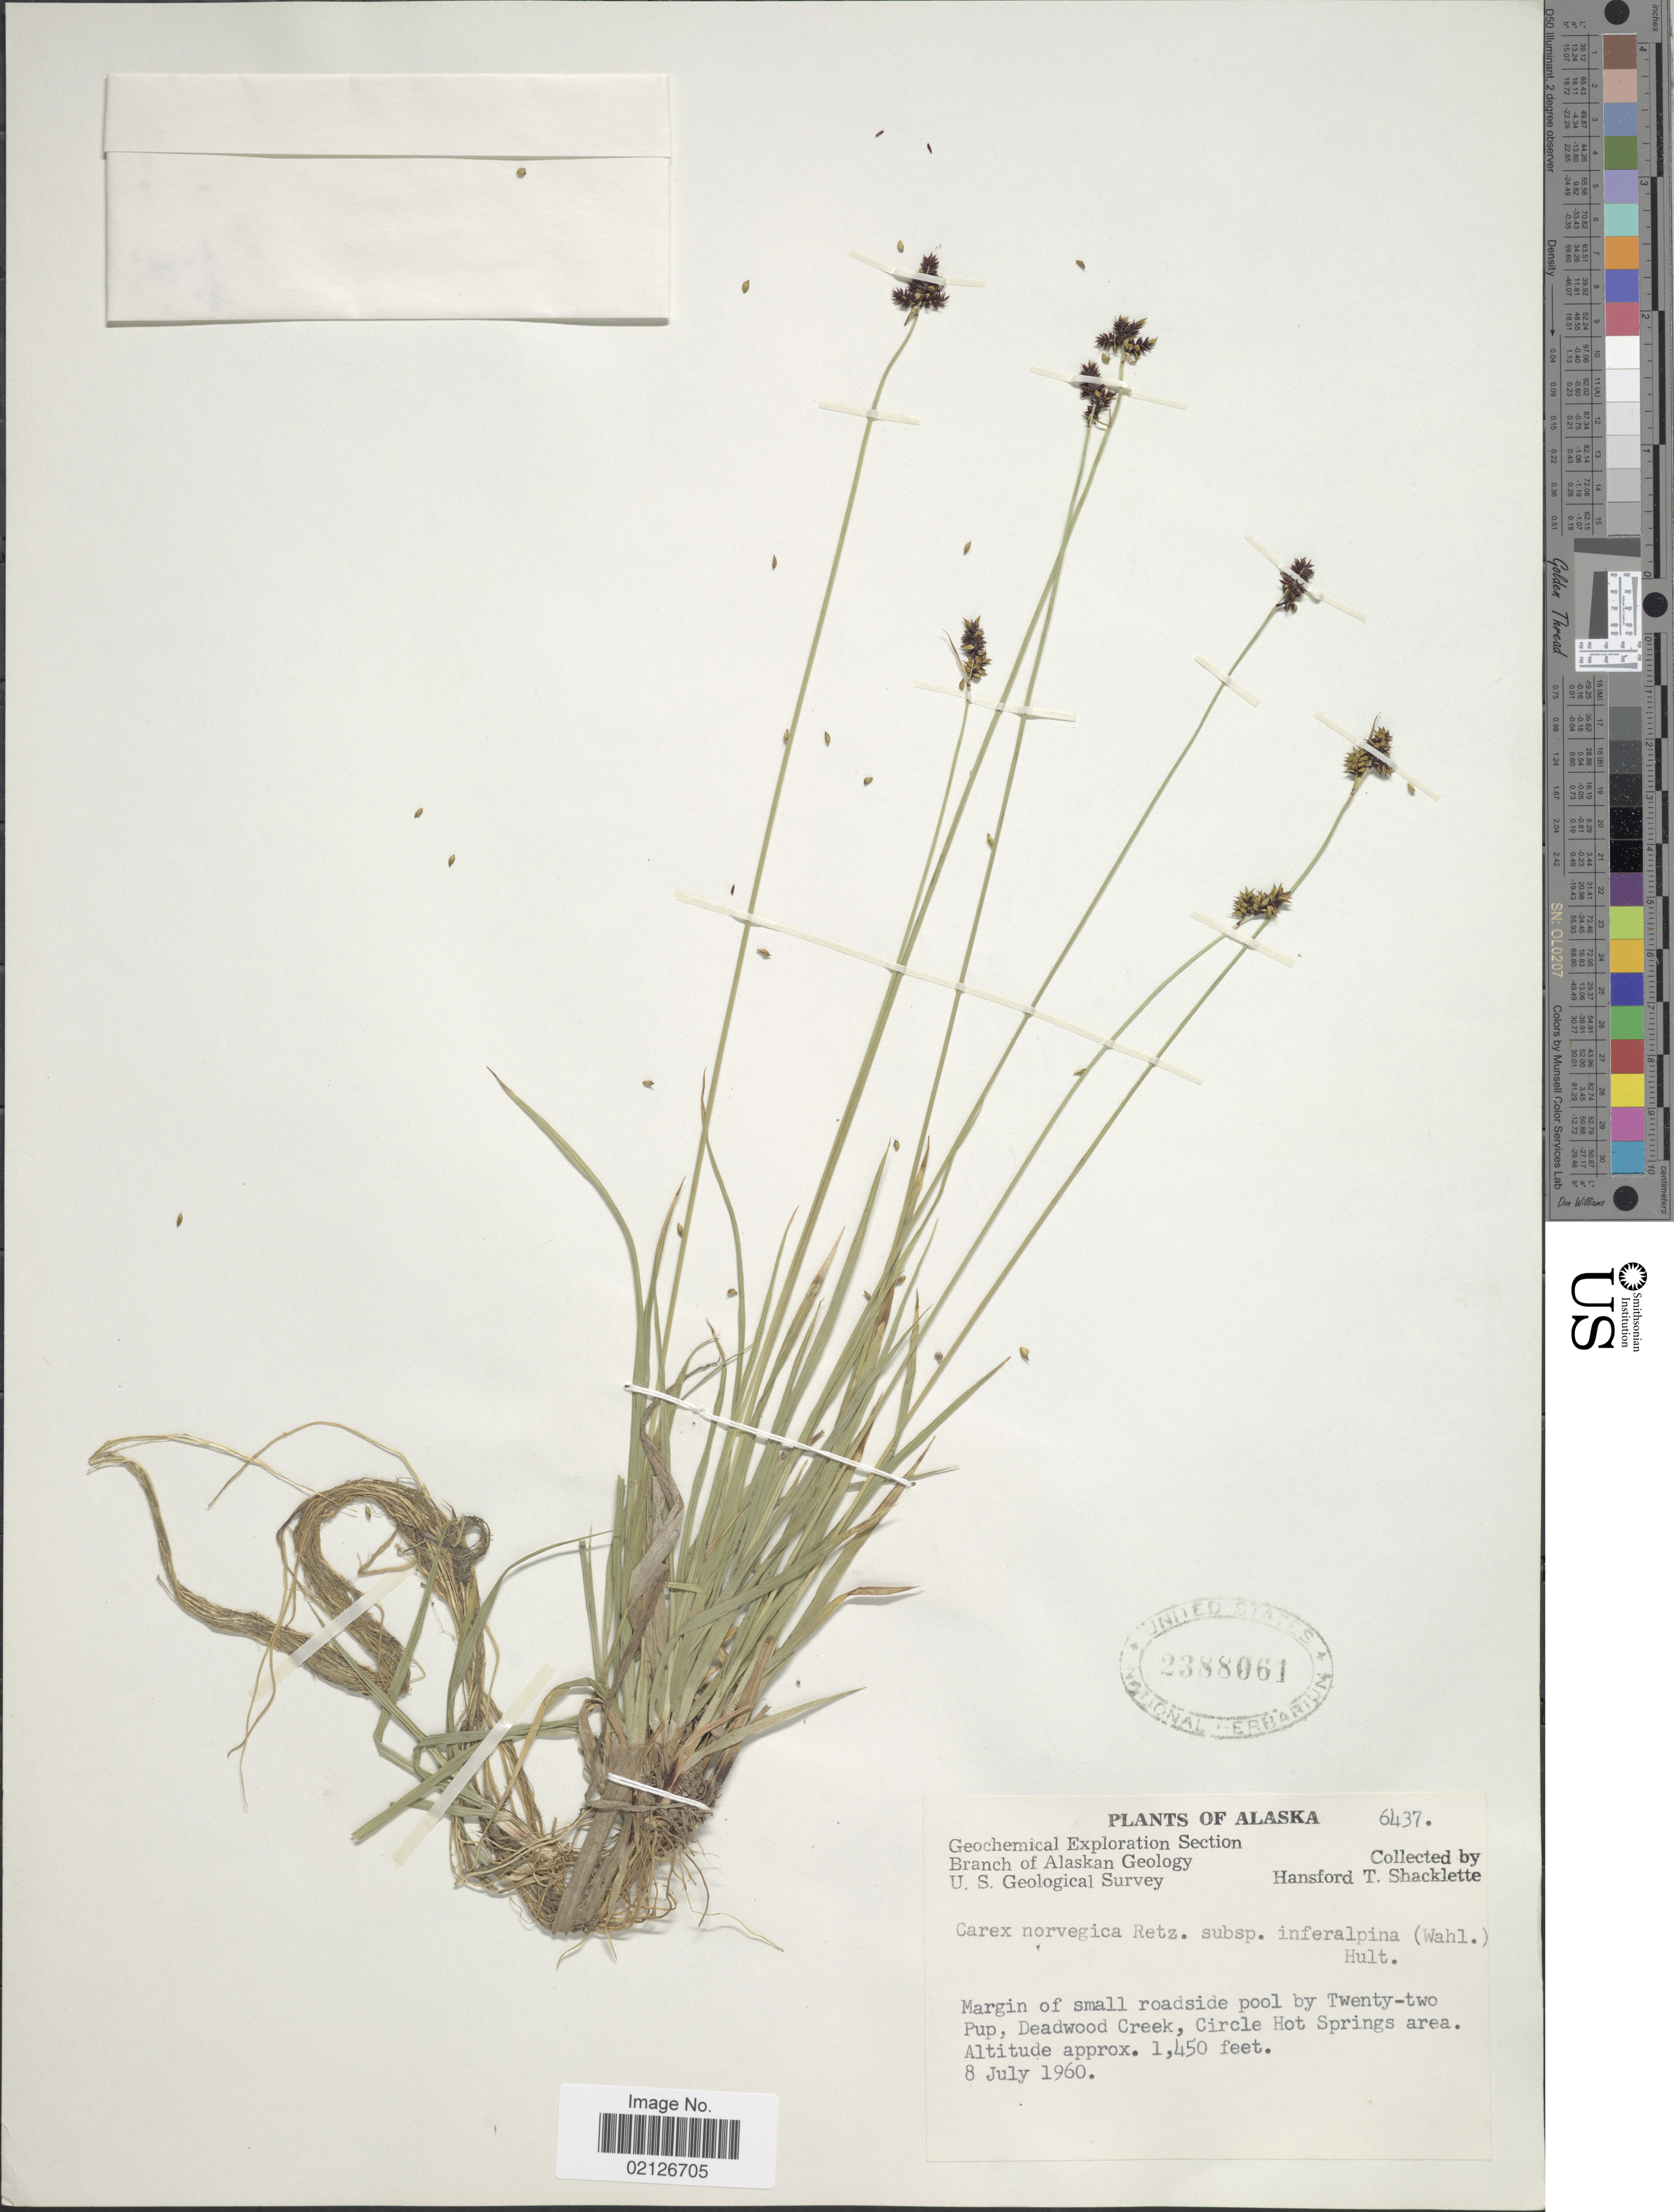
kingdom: Plantae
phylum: Tracheophyta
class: Liliopsida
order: Poales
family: Cyperaceae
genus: Carex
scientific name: Carex norvegica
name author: Retz.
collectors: H. Schacklette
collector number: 6437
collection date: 1960-07-08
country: United States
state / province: Alaska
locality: Margin of small roadside pool by Twenty-two Pup, Deadwood Creek, Circle Hot Springs area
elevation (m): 442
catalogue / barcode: US 2388061